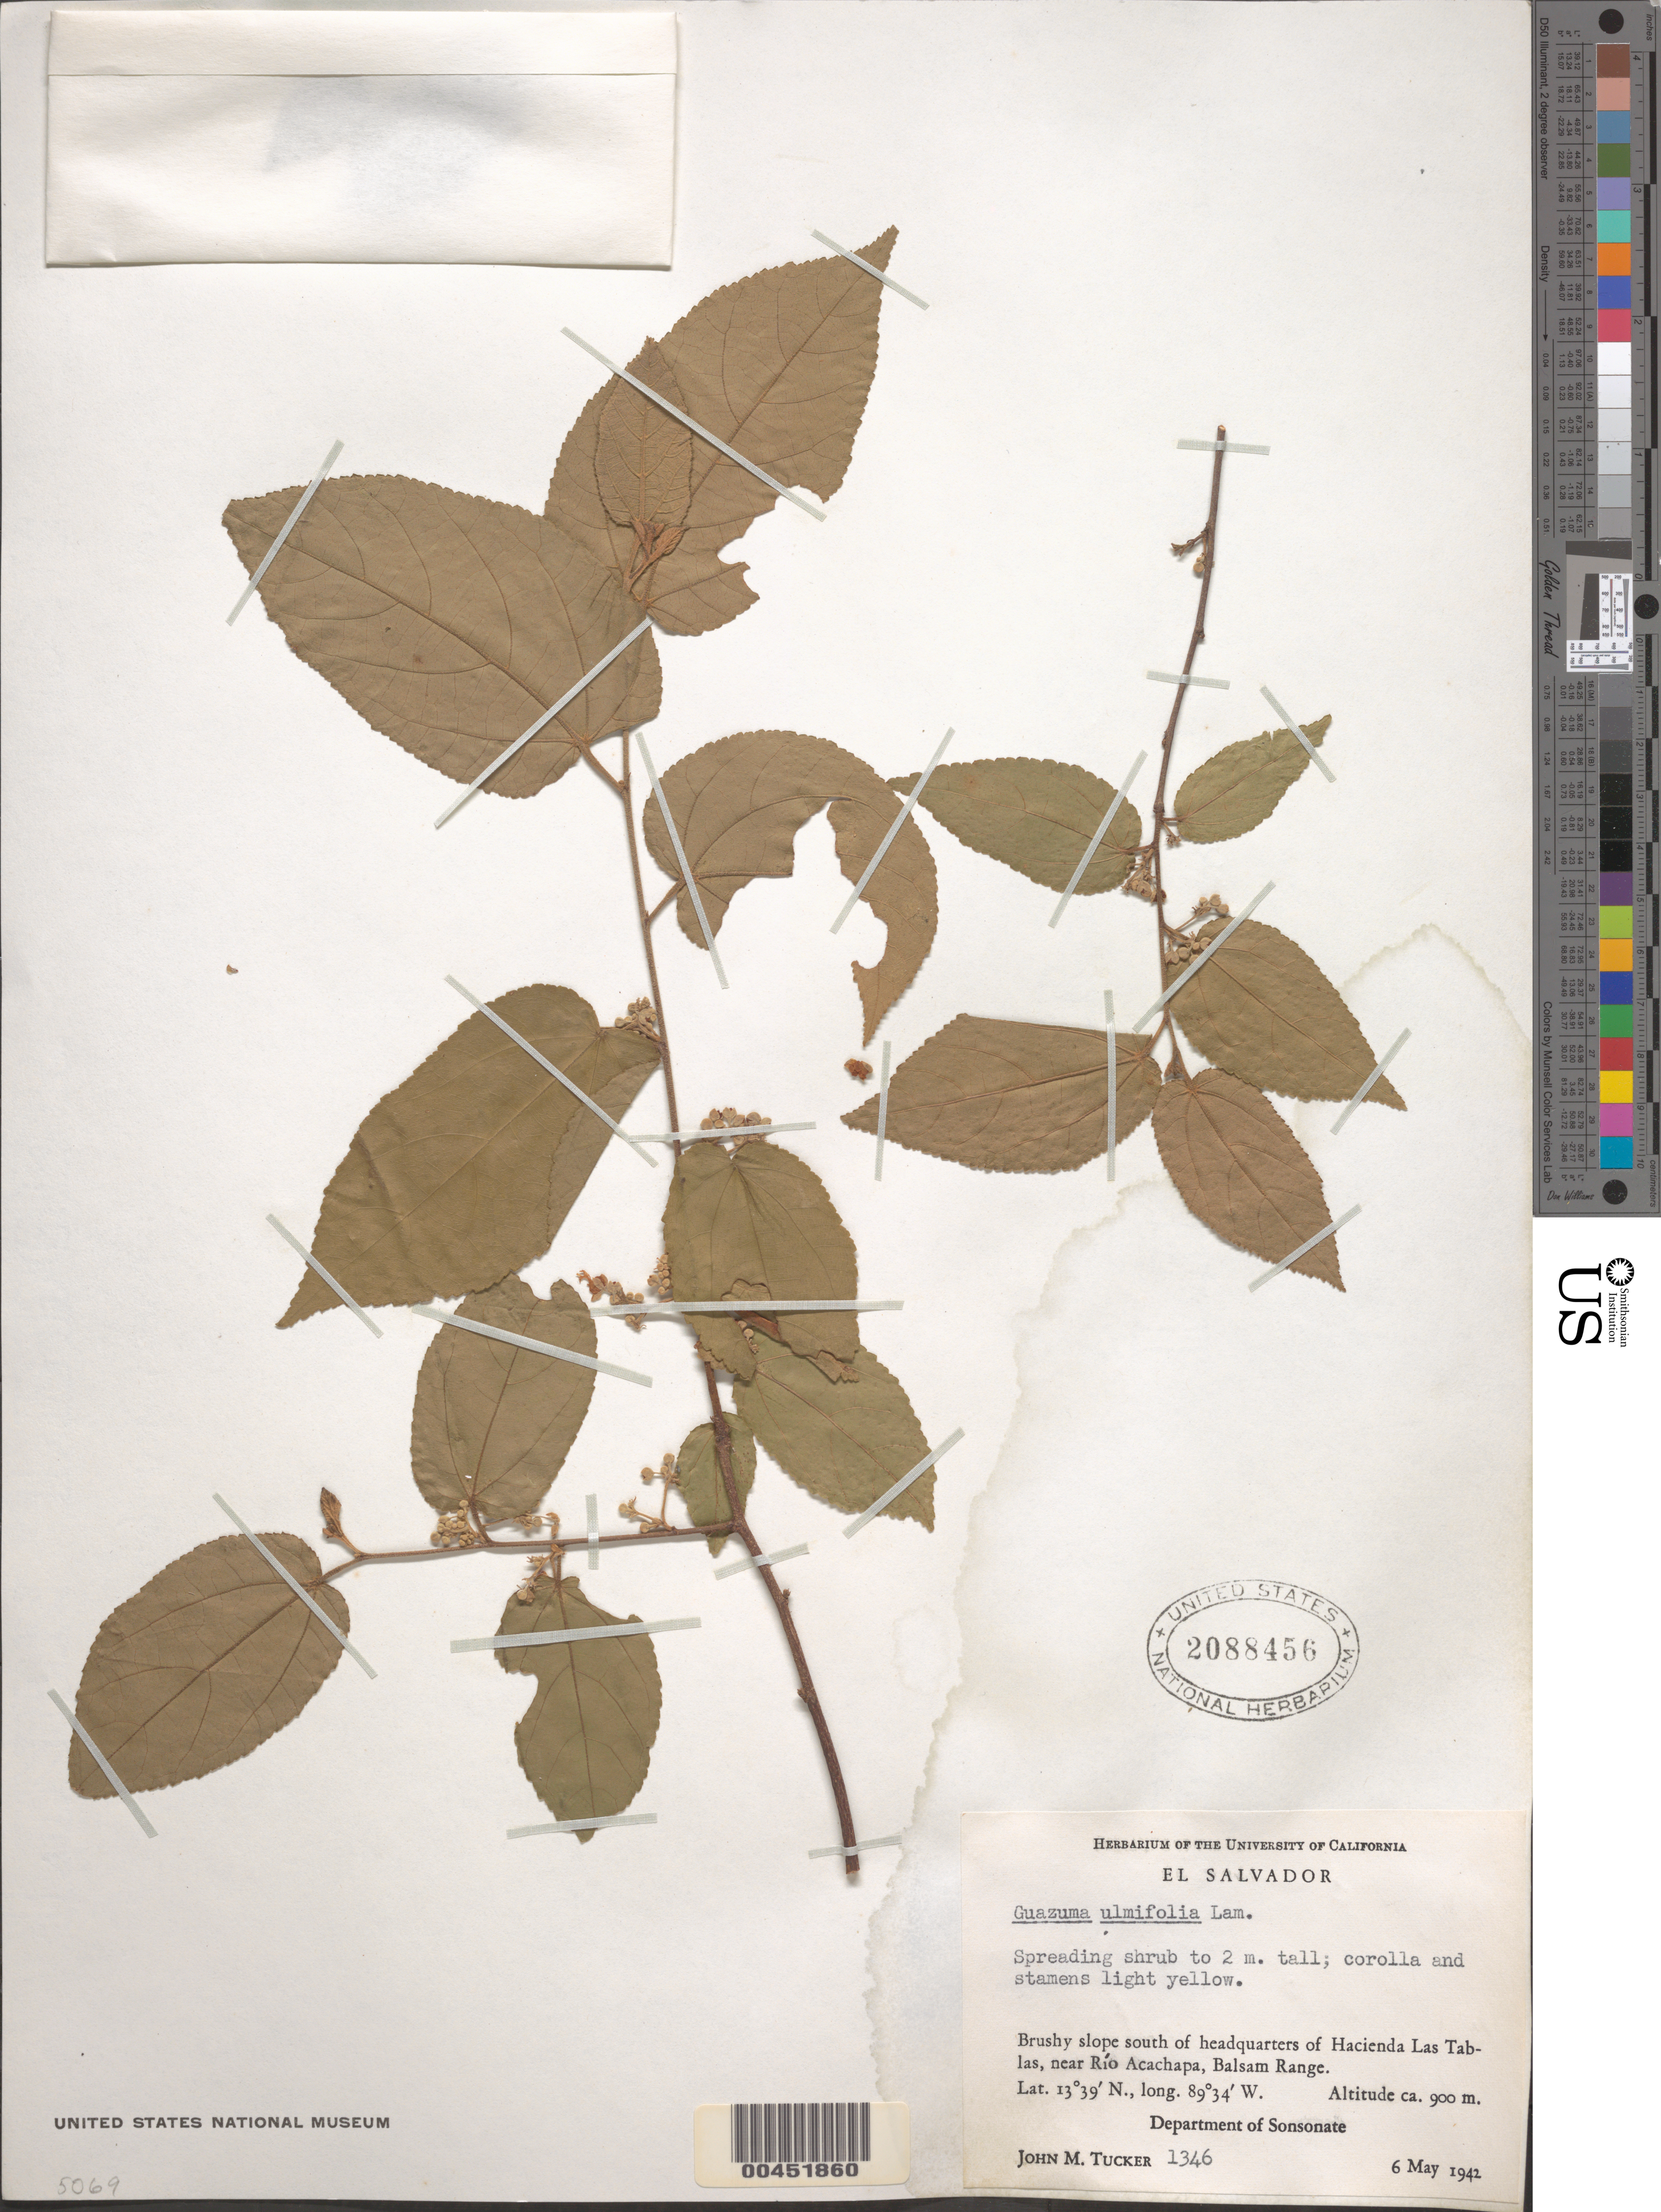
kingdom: Plantae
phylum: Tracheophyta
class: Magnoliopsida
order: Malvales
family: Malvaceae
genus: Guazuma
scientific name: Guazuma ulmifolia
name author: Lam.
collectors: J. M. Tucker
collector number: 1346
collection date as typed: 06 May 1942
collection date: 1942-05-06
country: El Salvador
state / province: Sonsonate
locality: S of headquarters of Hacienda Las Tablas, near Río Acachapa, Balsam Range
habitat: Brushy slope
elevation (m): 900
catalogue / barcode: US 2088456